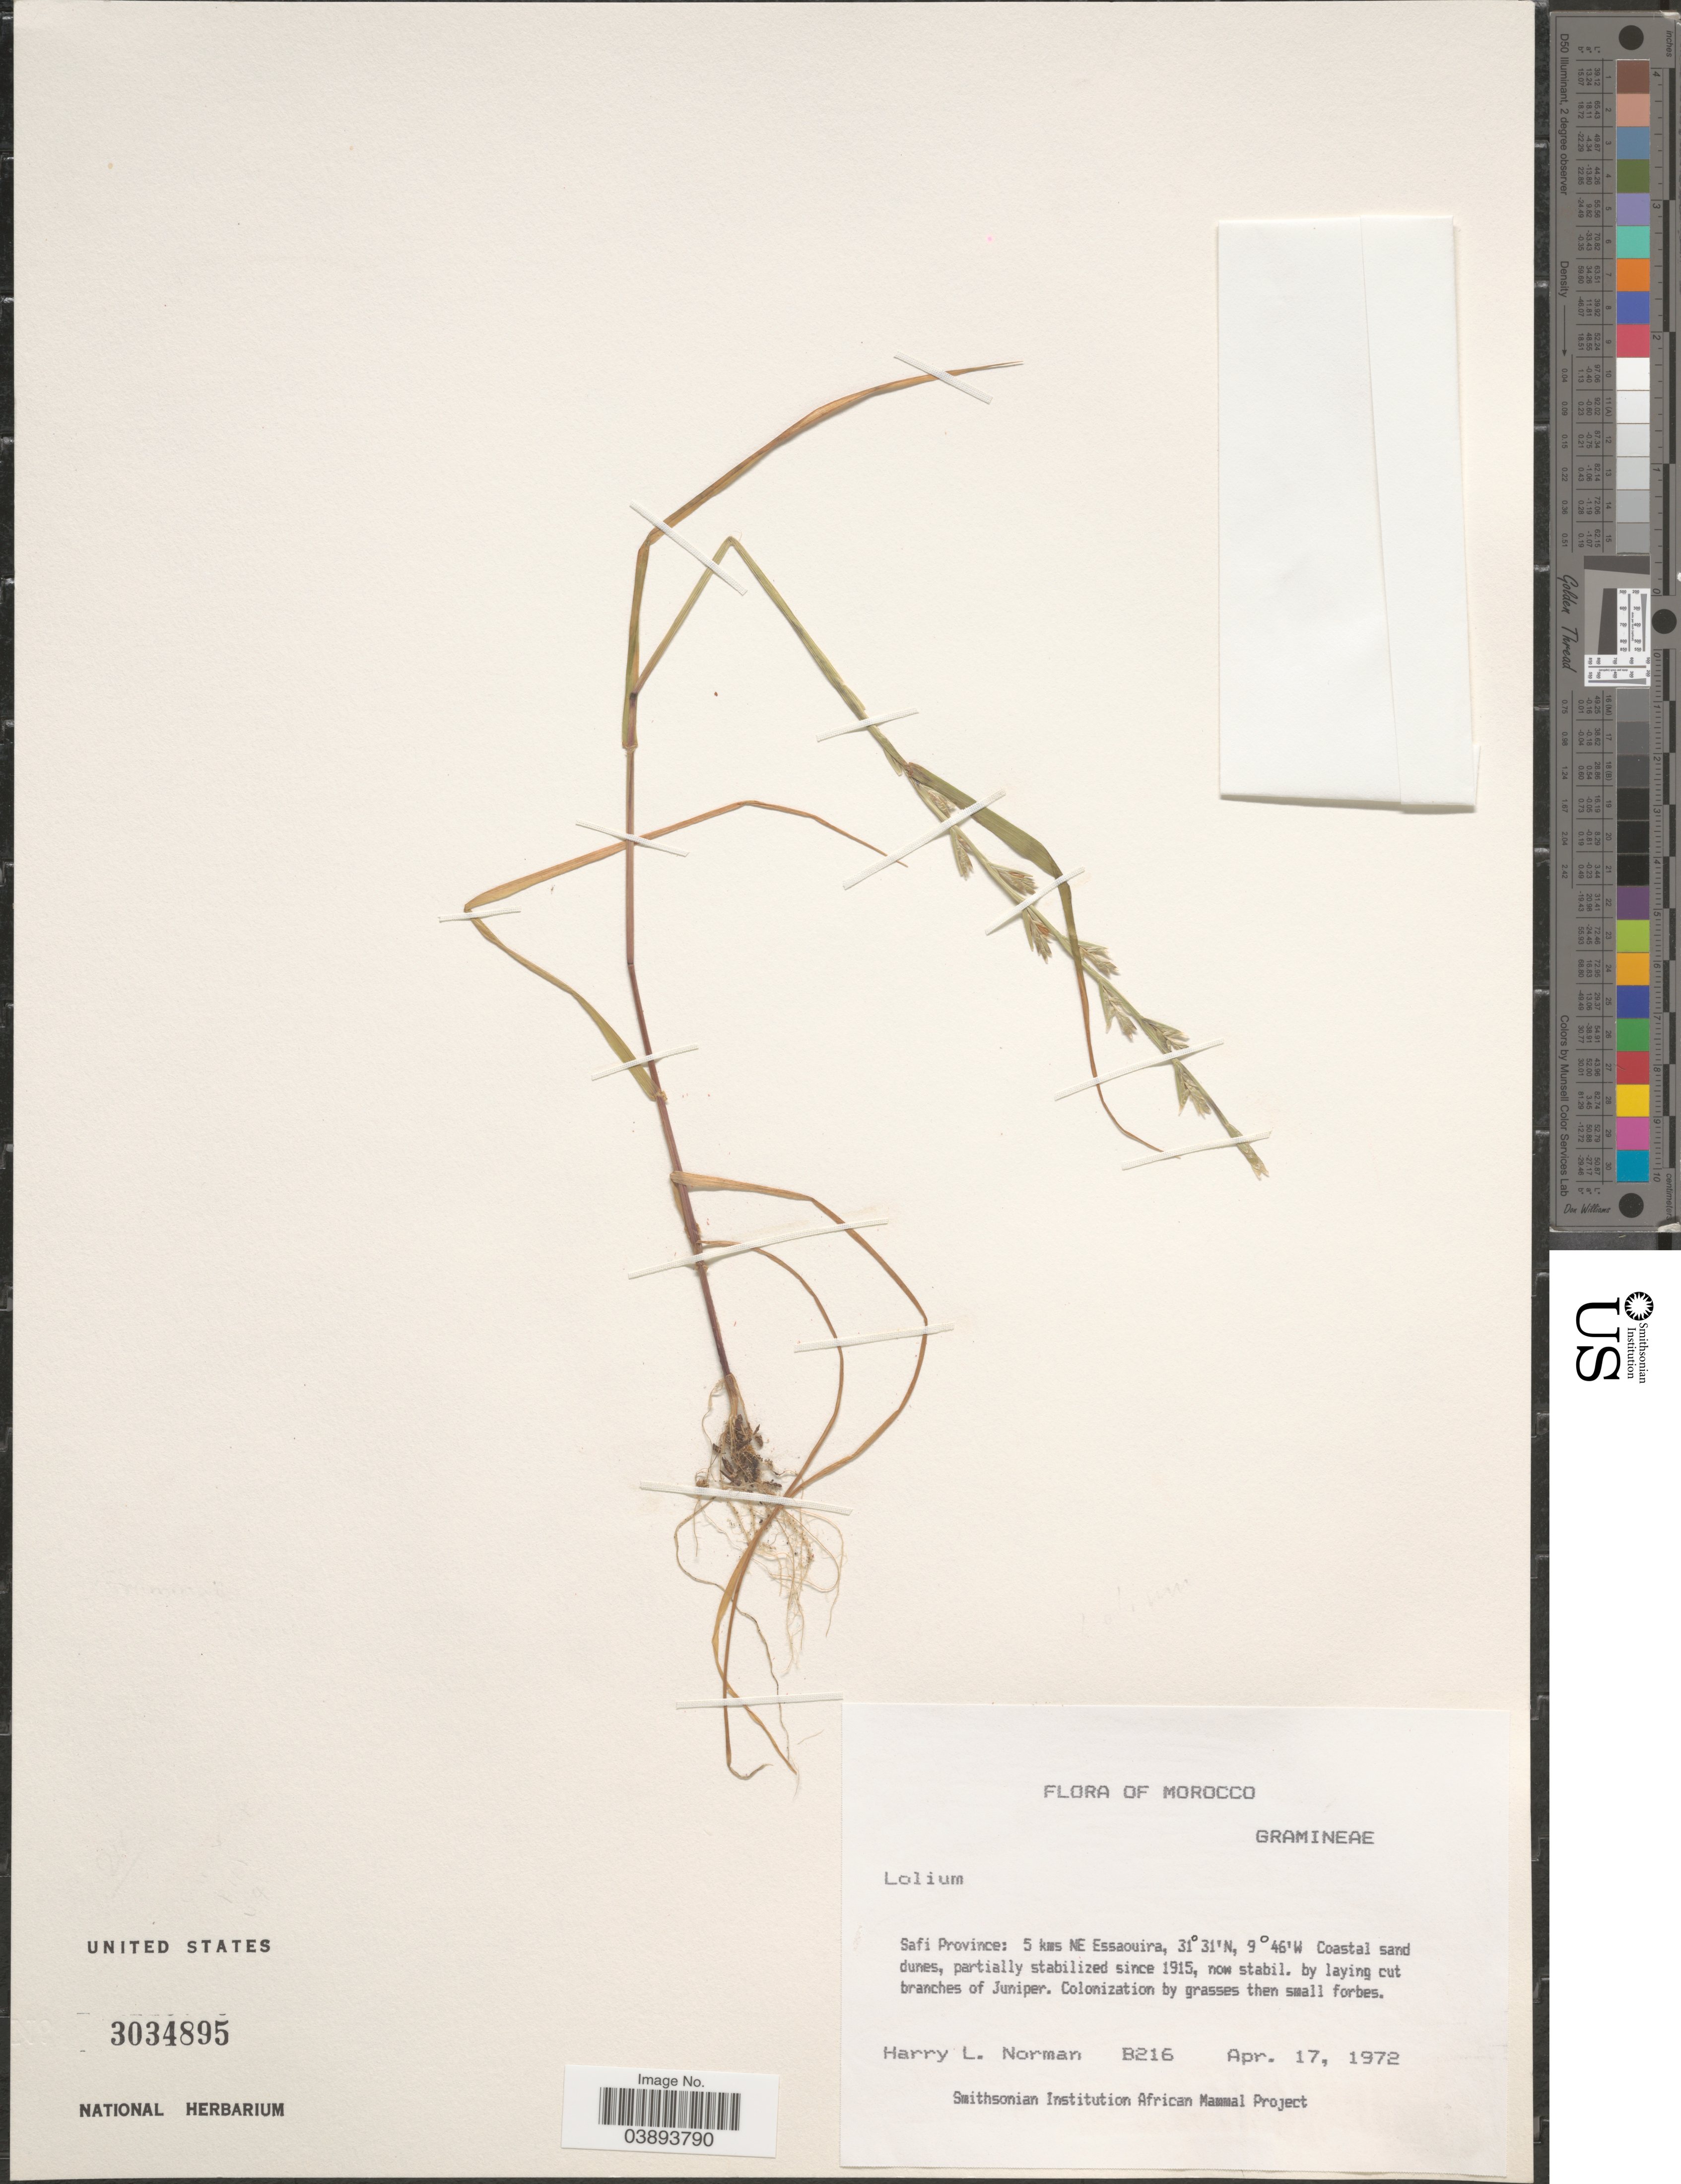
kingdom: Plantae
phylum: Tracheophyta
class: Liliopsida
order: Poales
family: Poaceae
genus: Lolium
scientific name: Lolium rigidum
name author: Gaudin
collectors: Norman, H.L.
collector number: B216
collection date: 1972-04-17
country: Morocco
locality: Safi Province: 5 kms NE Essaouira.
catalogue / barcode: US 3034895